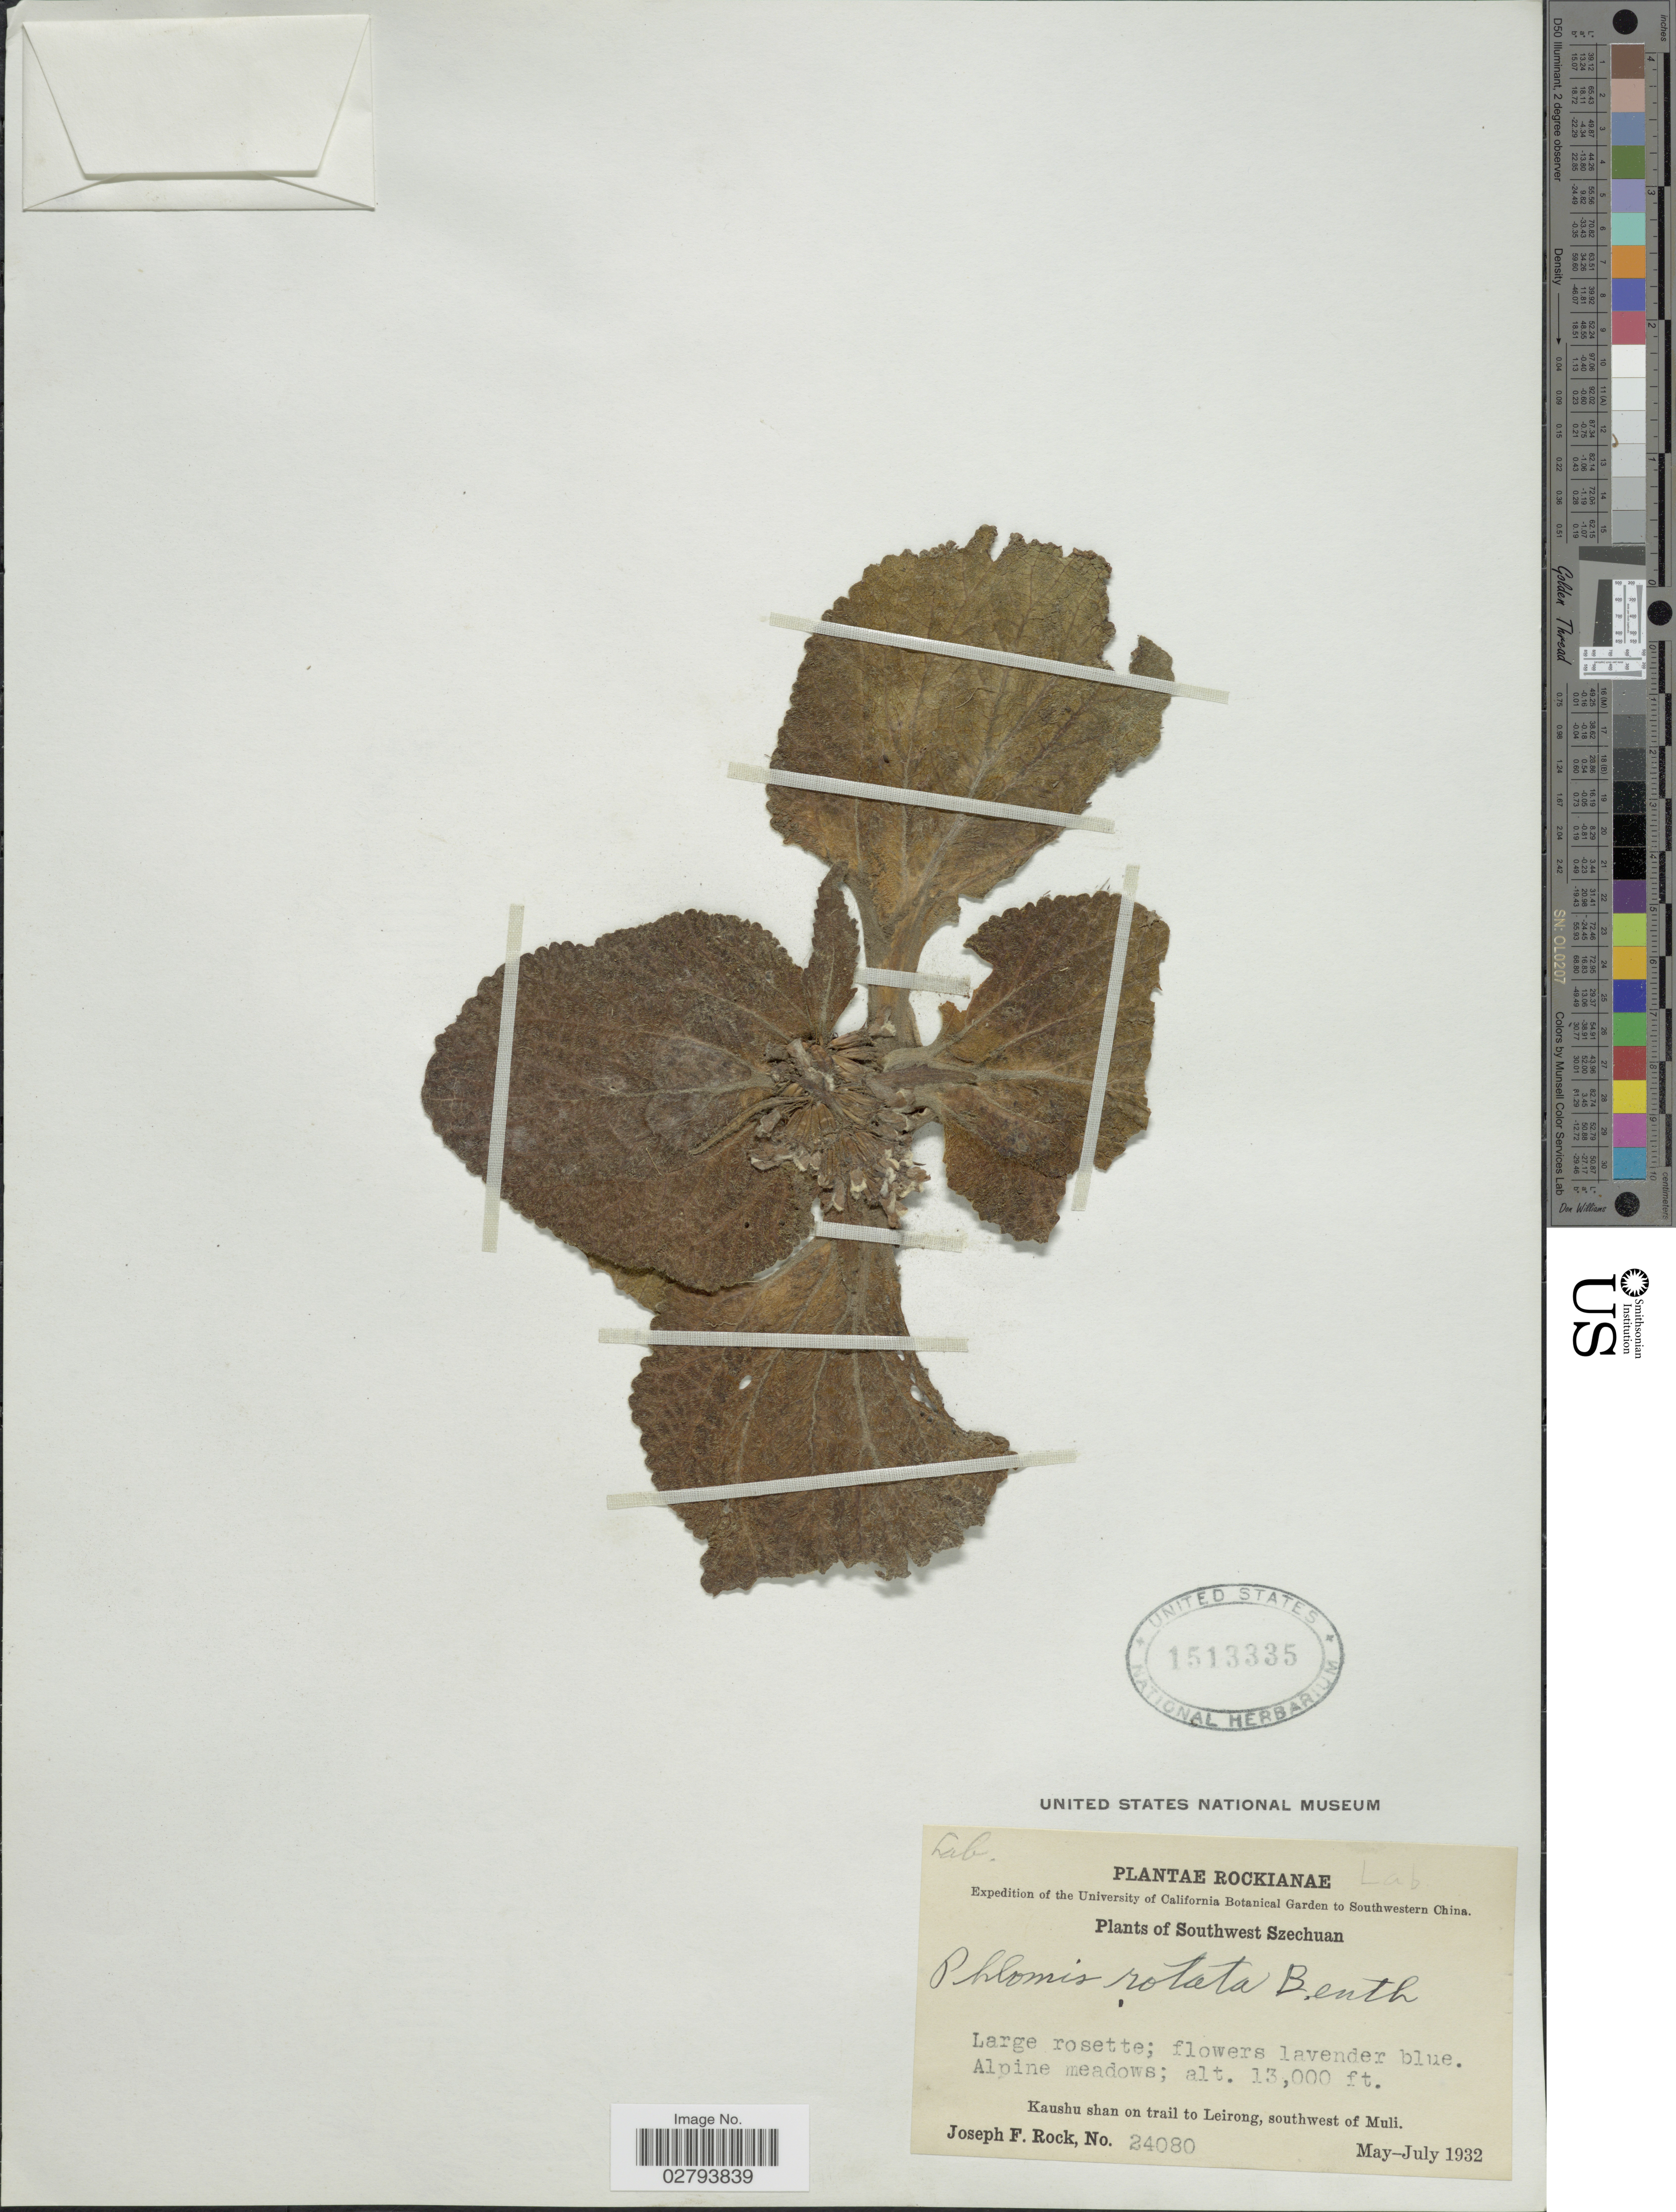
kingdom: Plantae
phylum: Tracheophyta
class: Magnoliopsida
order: Lamiales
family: Lamiaceae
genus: Phlomoides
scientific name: Phlomoides rotata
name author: (Benth. & Hook. f.) Mathiesen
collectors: J. F. Rock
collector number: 24080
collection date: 1932-05/1932-07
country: China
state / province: Sichuan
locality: Southwest Szechuan, Southwestern China, Kaushu shan on trail to Leirong, southwest of Muli.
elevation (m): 3962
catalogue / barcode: US 1513335